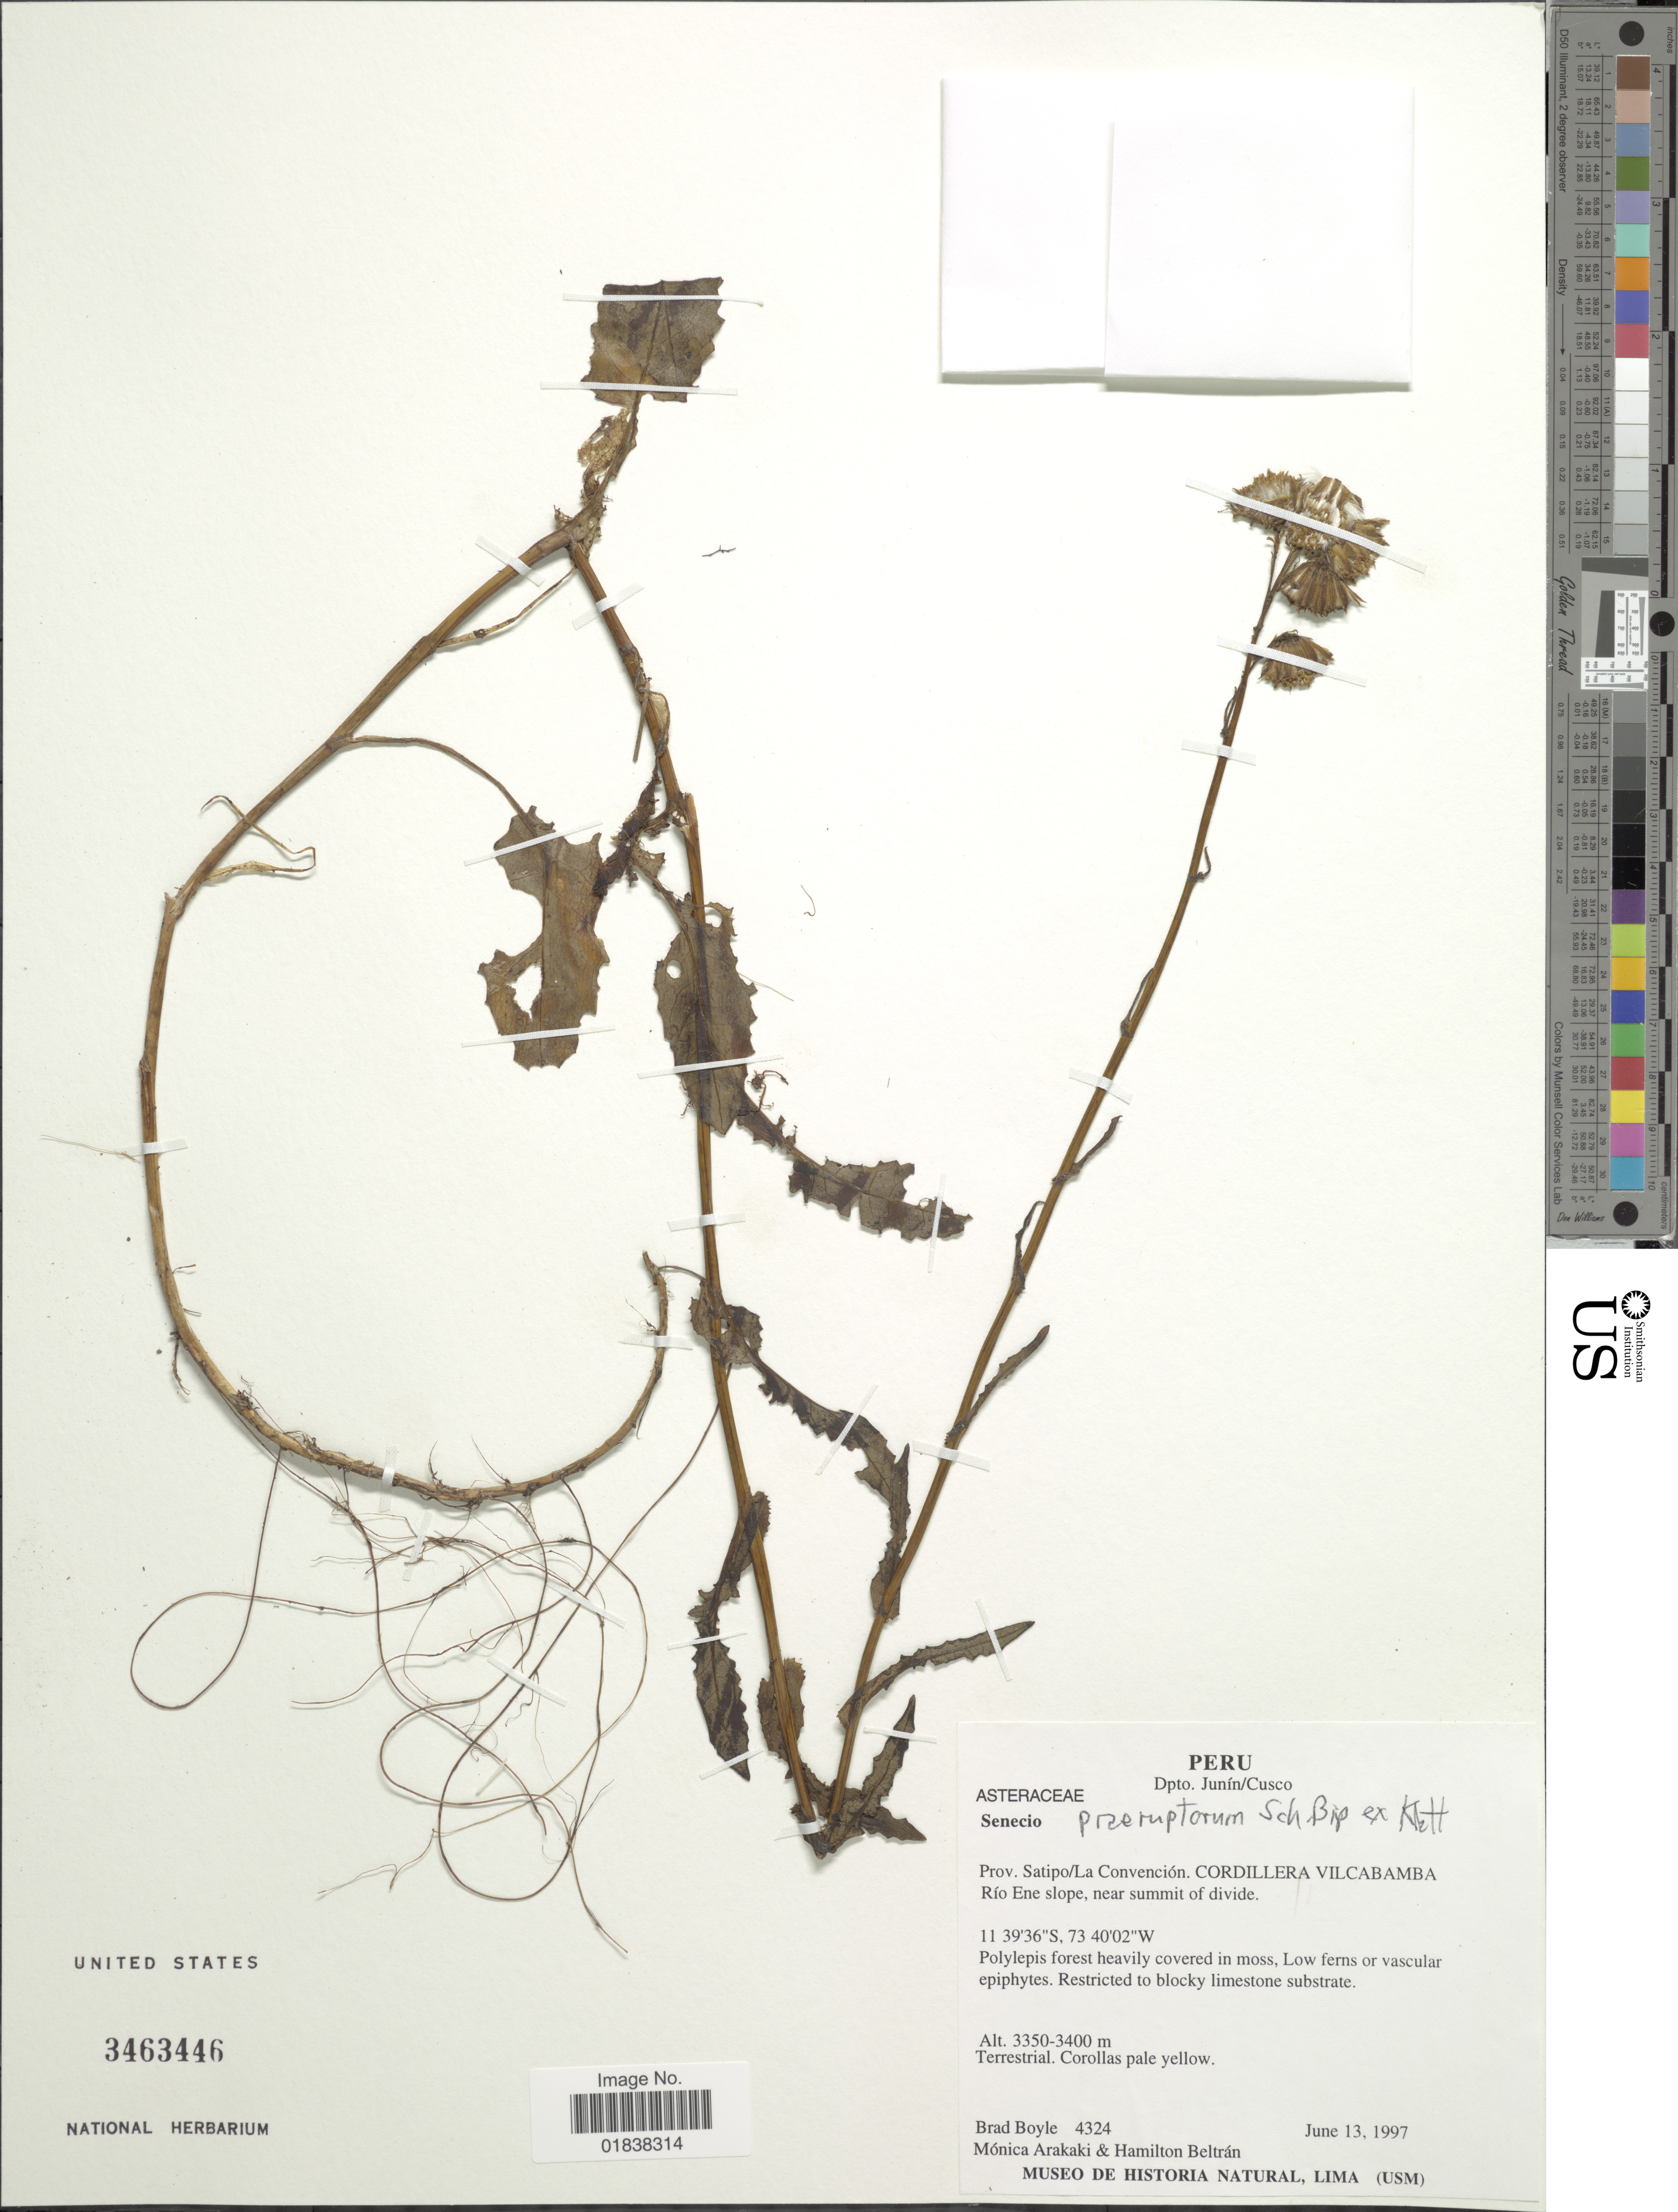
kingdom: Plantae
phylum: Tracheophyta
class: Magnoliopsida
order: Asterales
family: Asteraceae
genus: Senecio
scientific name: Senecio tephrosioides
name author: Turcz.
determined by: Salomon, Luciana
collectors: B. Boyle, M. Arakaki & H. Beltran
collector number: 4324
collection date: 1997-06-13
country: Peru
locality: Dpto. Junin/ Cusco, Prov. Satipo/ La Convencion, Cordillera Vilcabamba, Rio Ene slope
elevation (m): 3350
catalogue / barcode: US 3463446